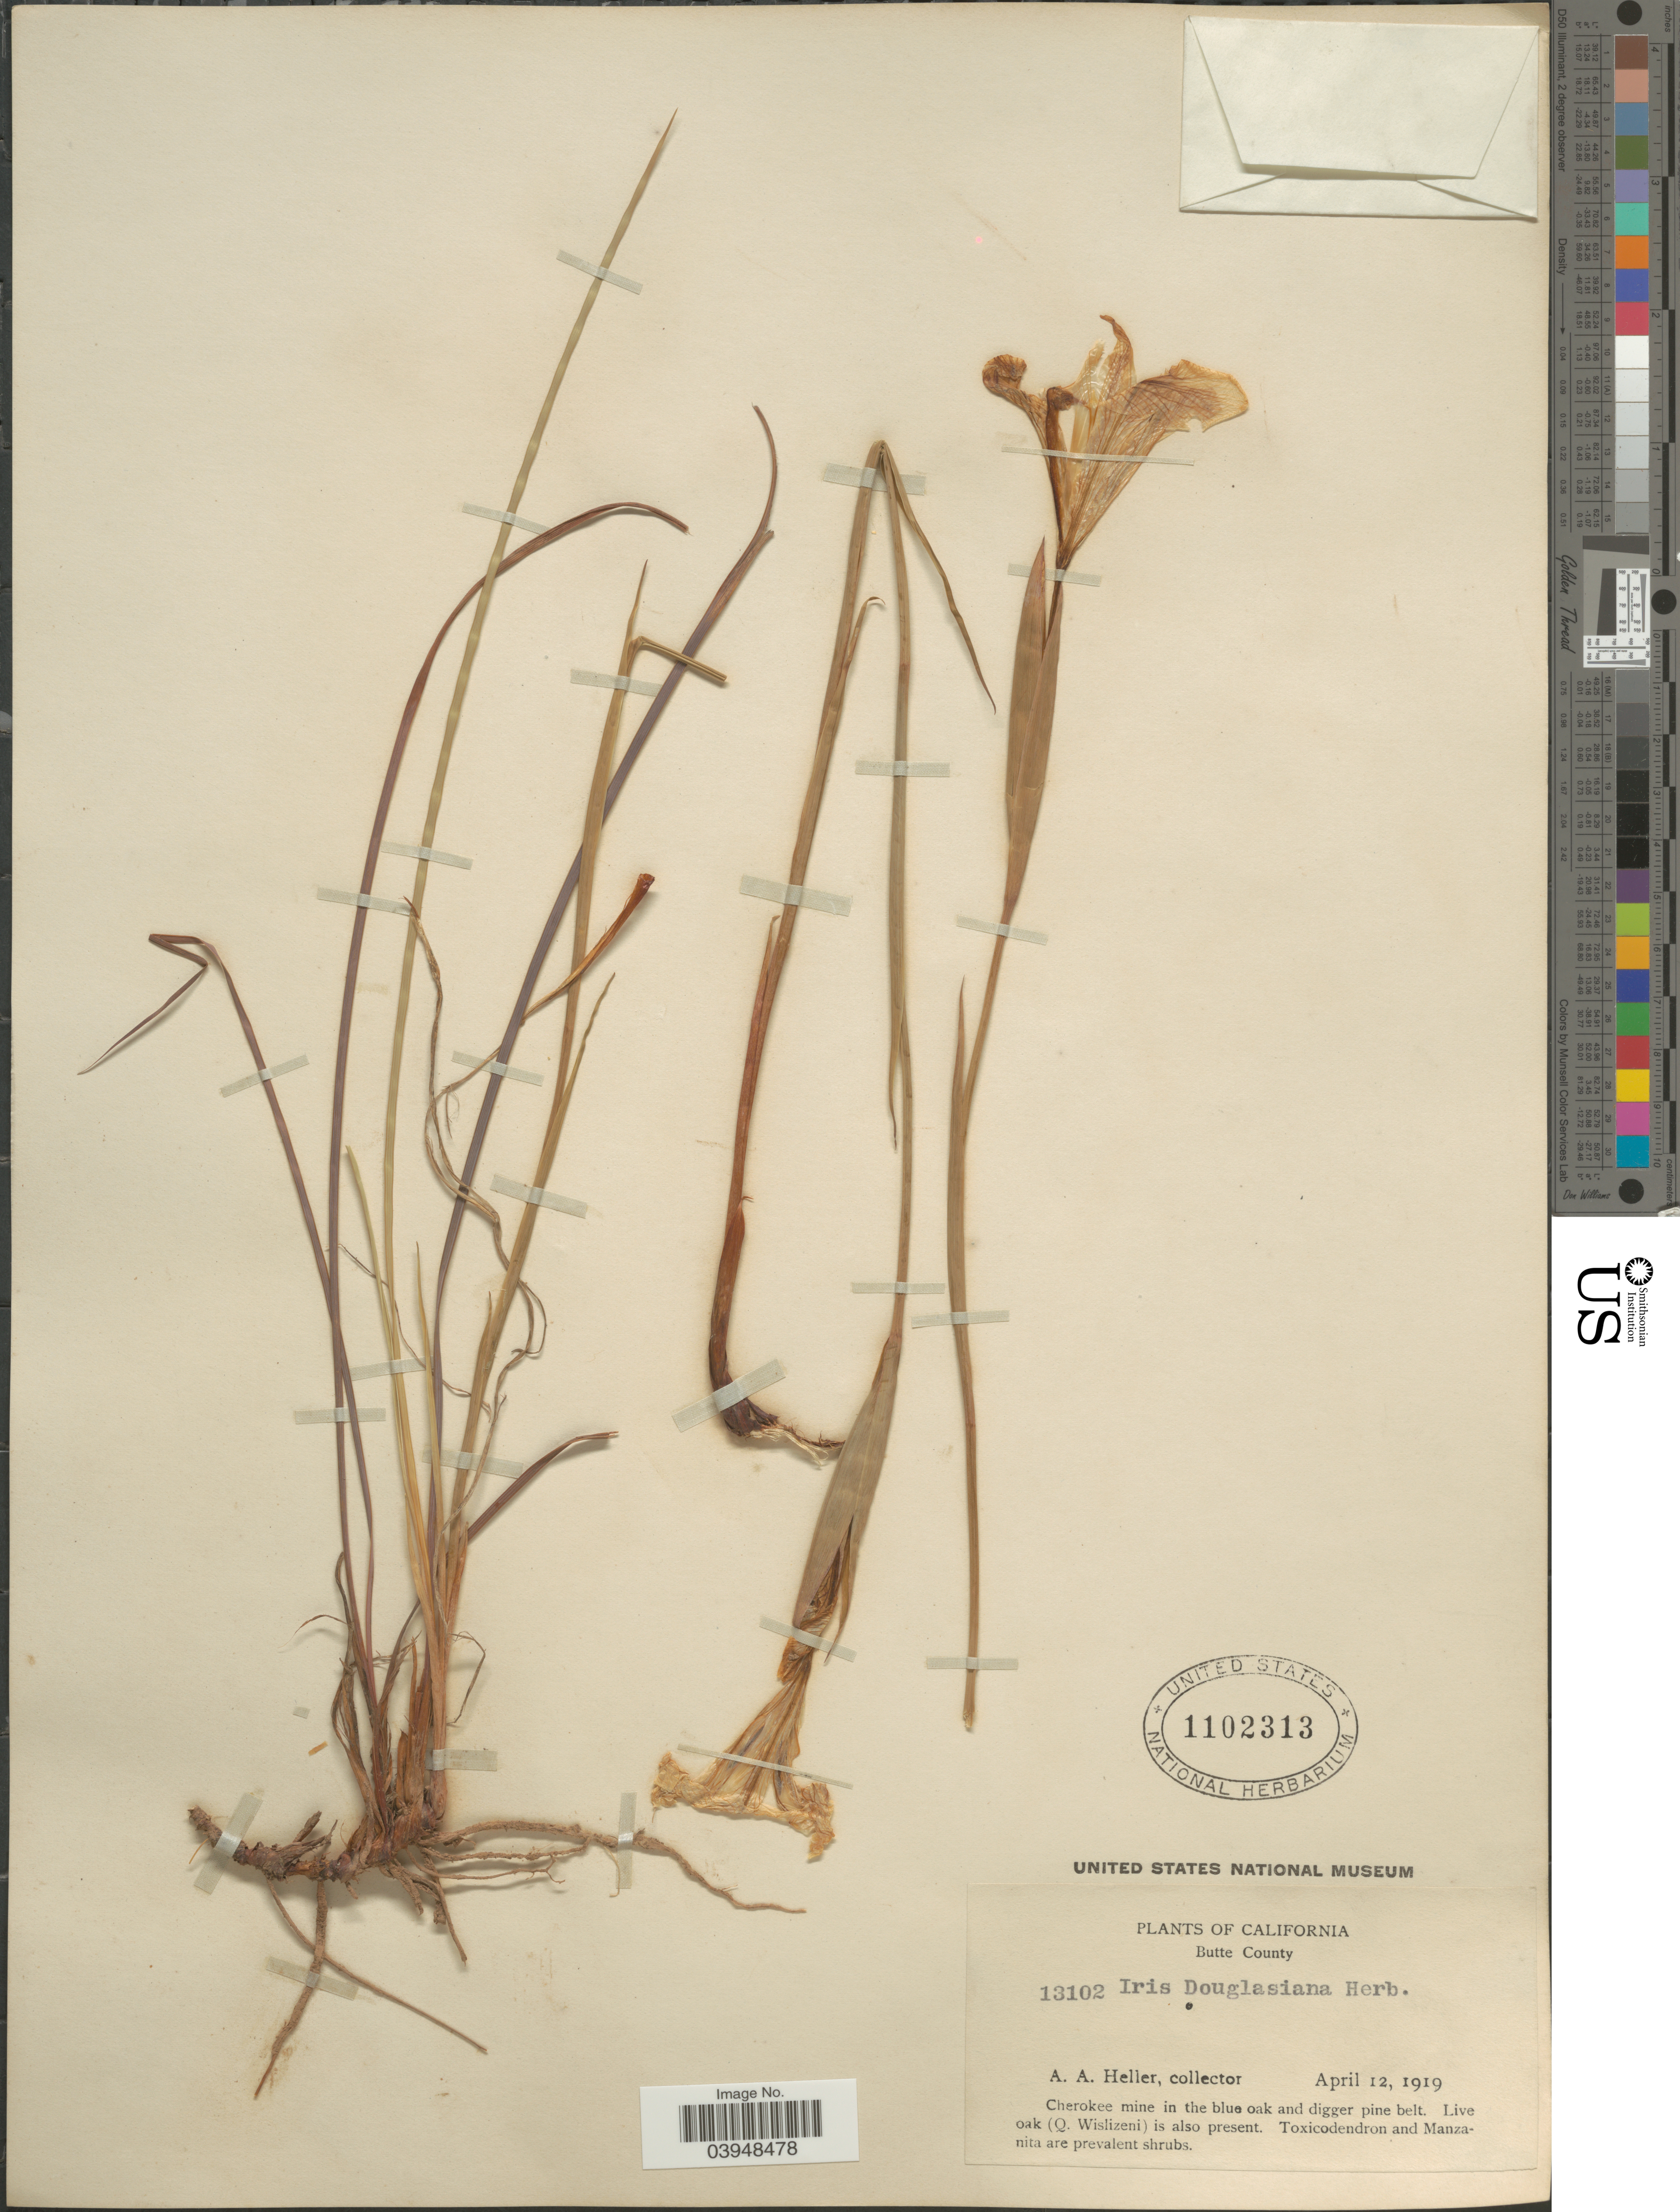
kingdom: Plantae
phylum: Tracheophyta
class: Liliopsida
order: Asparagales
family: Iridaceae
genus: Iris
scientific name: Iris douglasiana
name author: Herb.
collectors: A. A. Heller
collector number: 13102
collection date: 1919-04-12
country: United States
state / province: California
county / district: Butte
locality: Butte County. Cherokee mine in the blue oak and digger pine belt.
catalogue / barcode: US 1102313